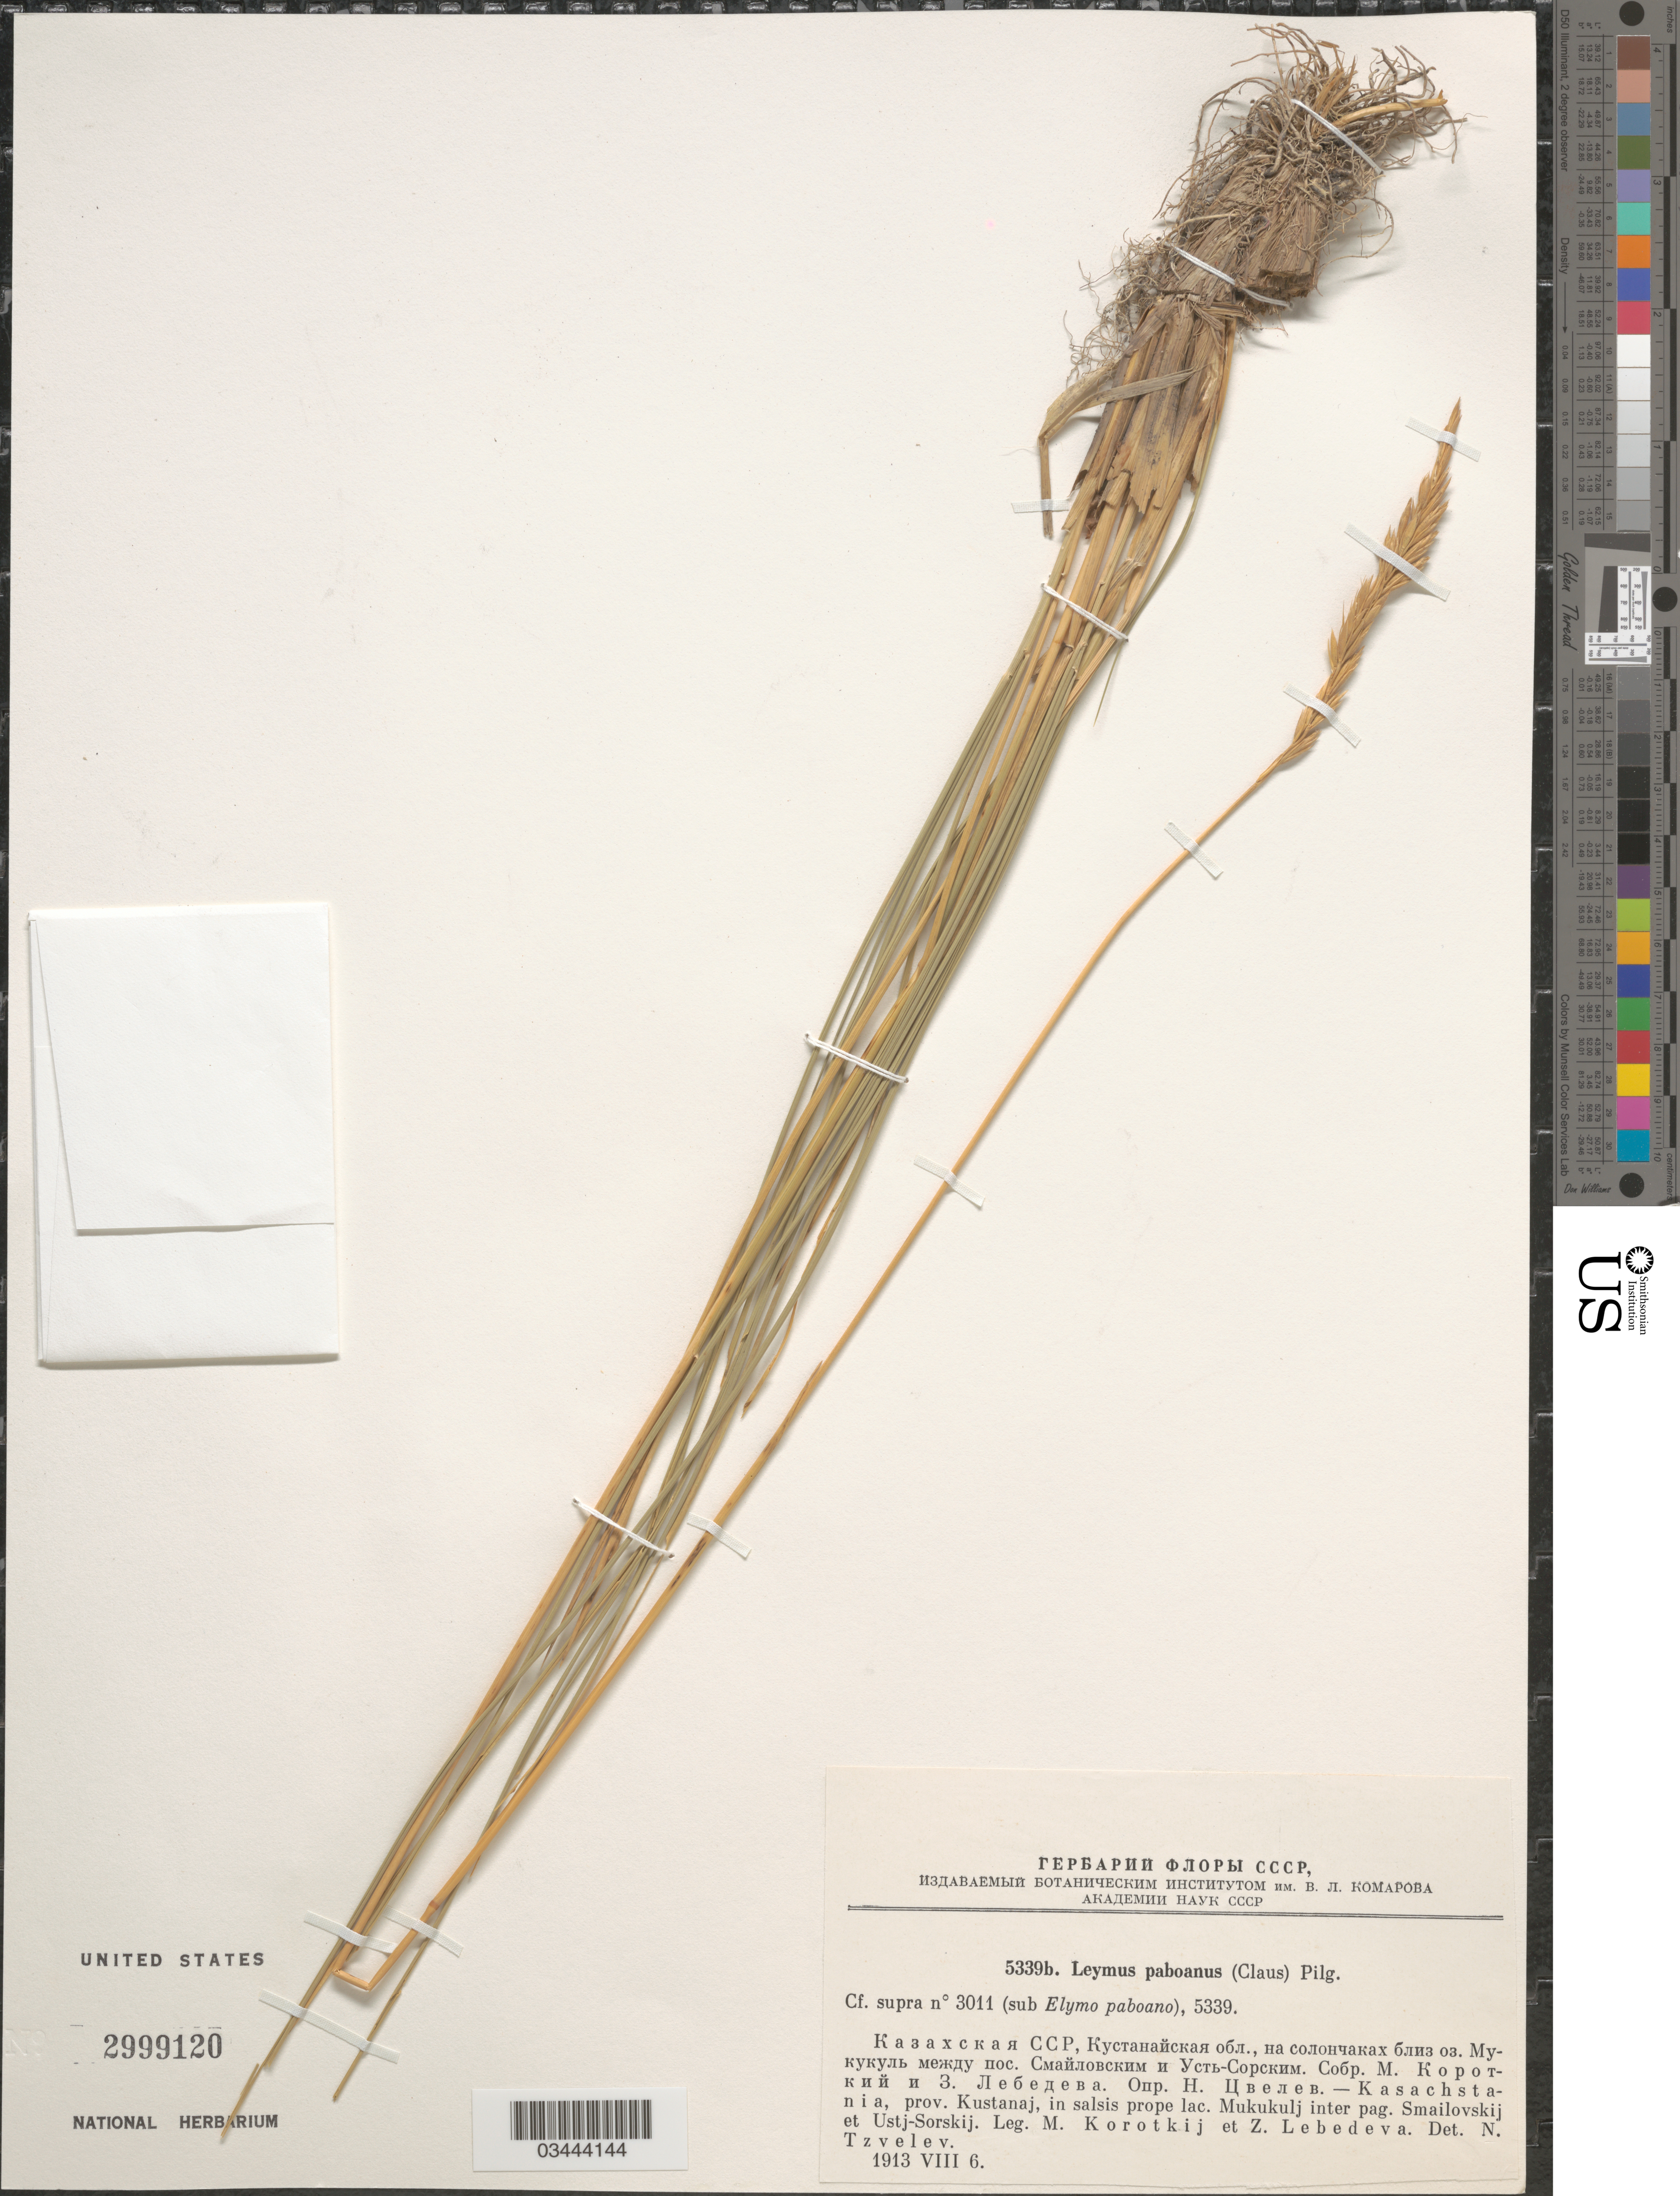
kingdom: Plantae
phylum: Tracheophyta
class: Liliopsida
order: Poales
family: Poaceae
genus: Leymus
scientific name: Leymus paboanus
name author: (Claus) Pilg.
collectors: M. Korotkij & Z. Lebedeva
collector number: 5339b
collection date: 1913-08-06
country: Kazakhstan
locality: Kasachstania, prov. Kustanaj, in salsis prope lac. Mukukulj inter pag. Smailovskij et Ustj-Sorskij.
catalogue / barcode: US 2999120